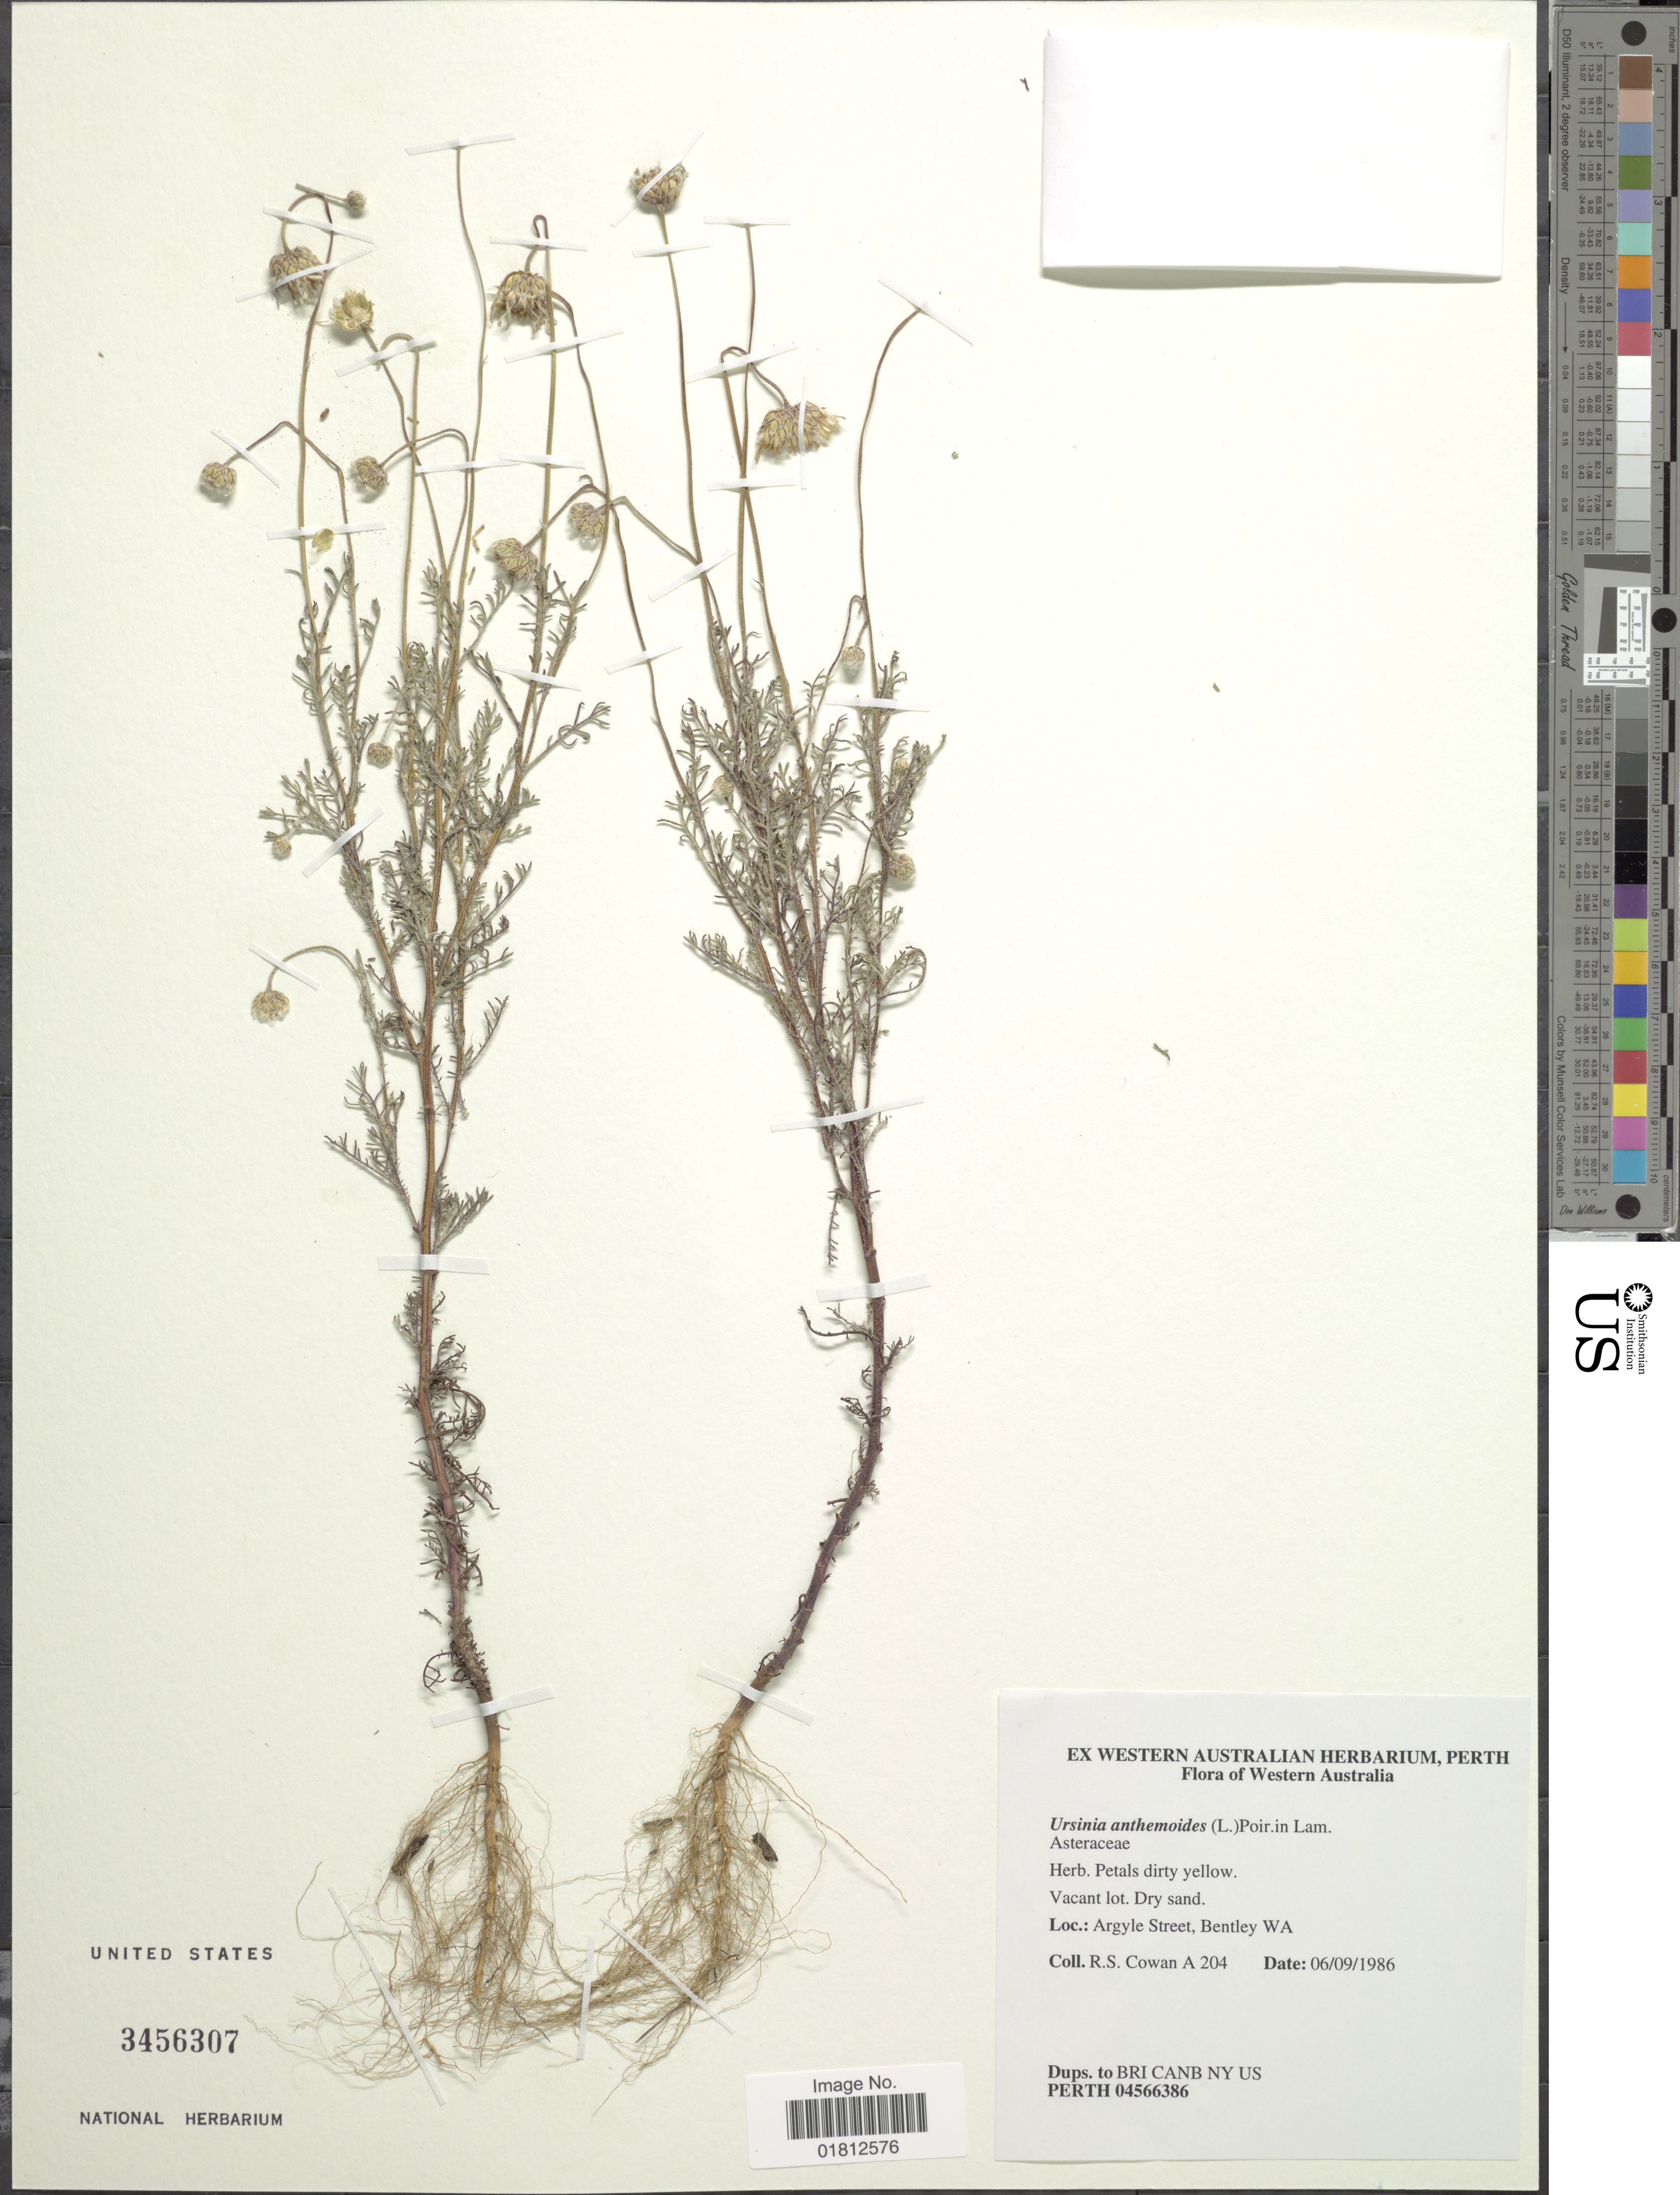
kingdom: Plantae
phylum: Tracheophyta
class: Magnoliopsida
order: Asterales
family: Asteraceae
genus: Ursinia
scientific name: Ursinia anthemoides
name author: (L.) Poir.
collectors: R. S. Cowan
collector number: A204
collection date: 1986-09-06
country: Australia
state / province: Western Australia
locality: Argyle Street, Bentley WA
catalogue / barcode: US 3456307